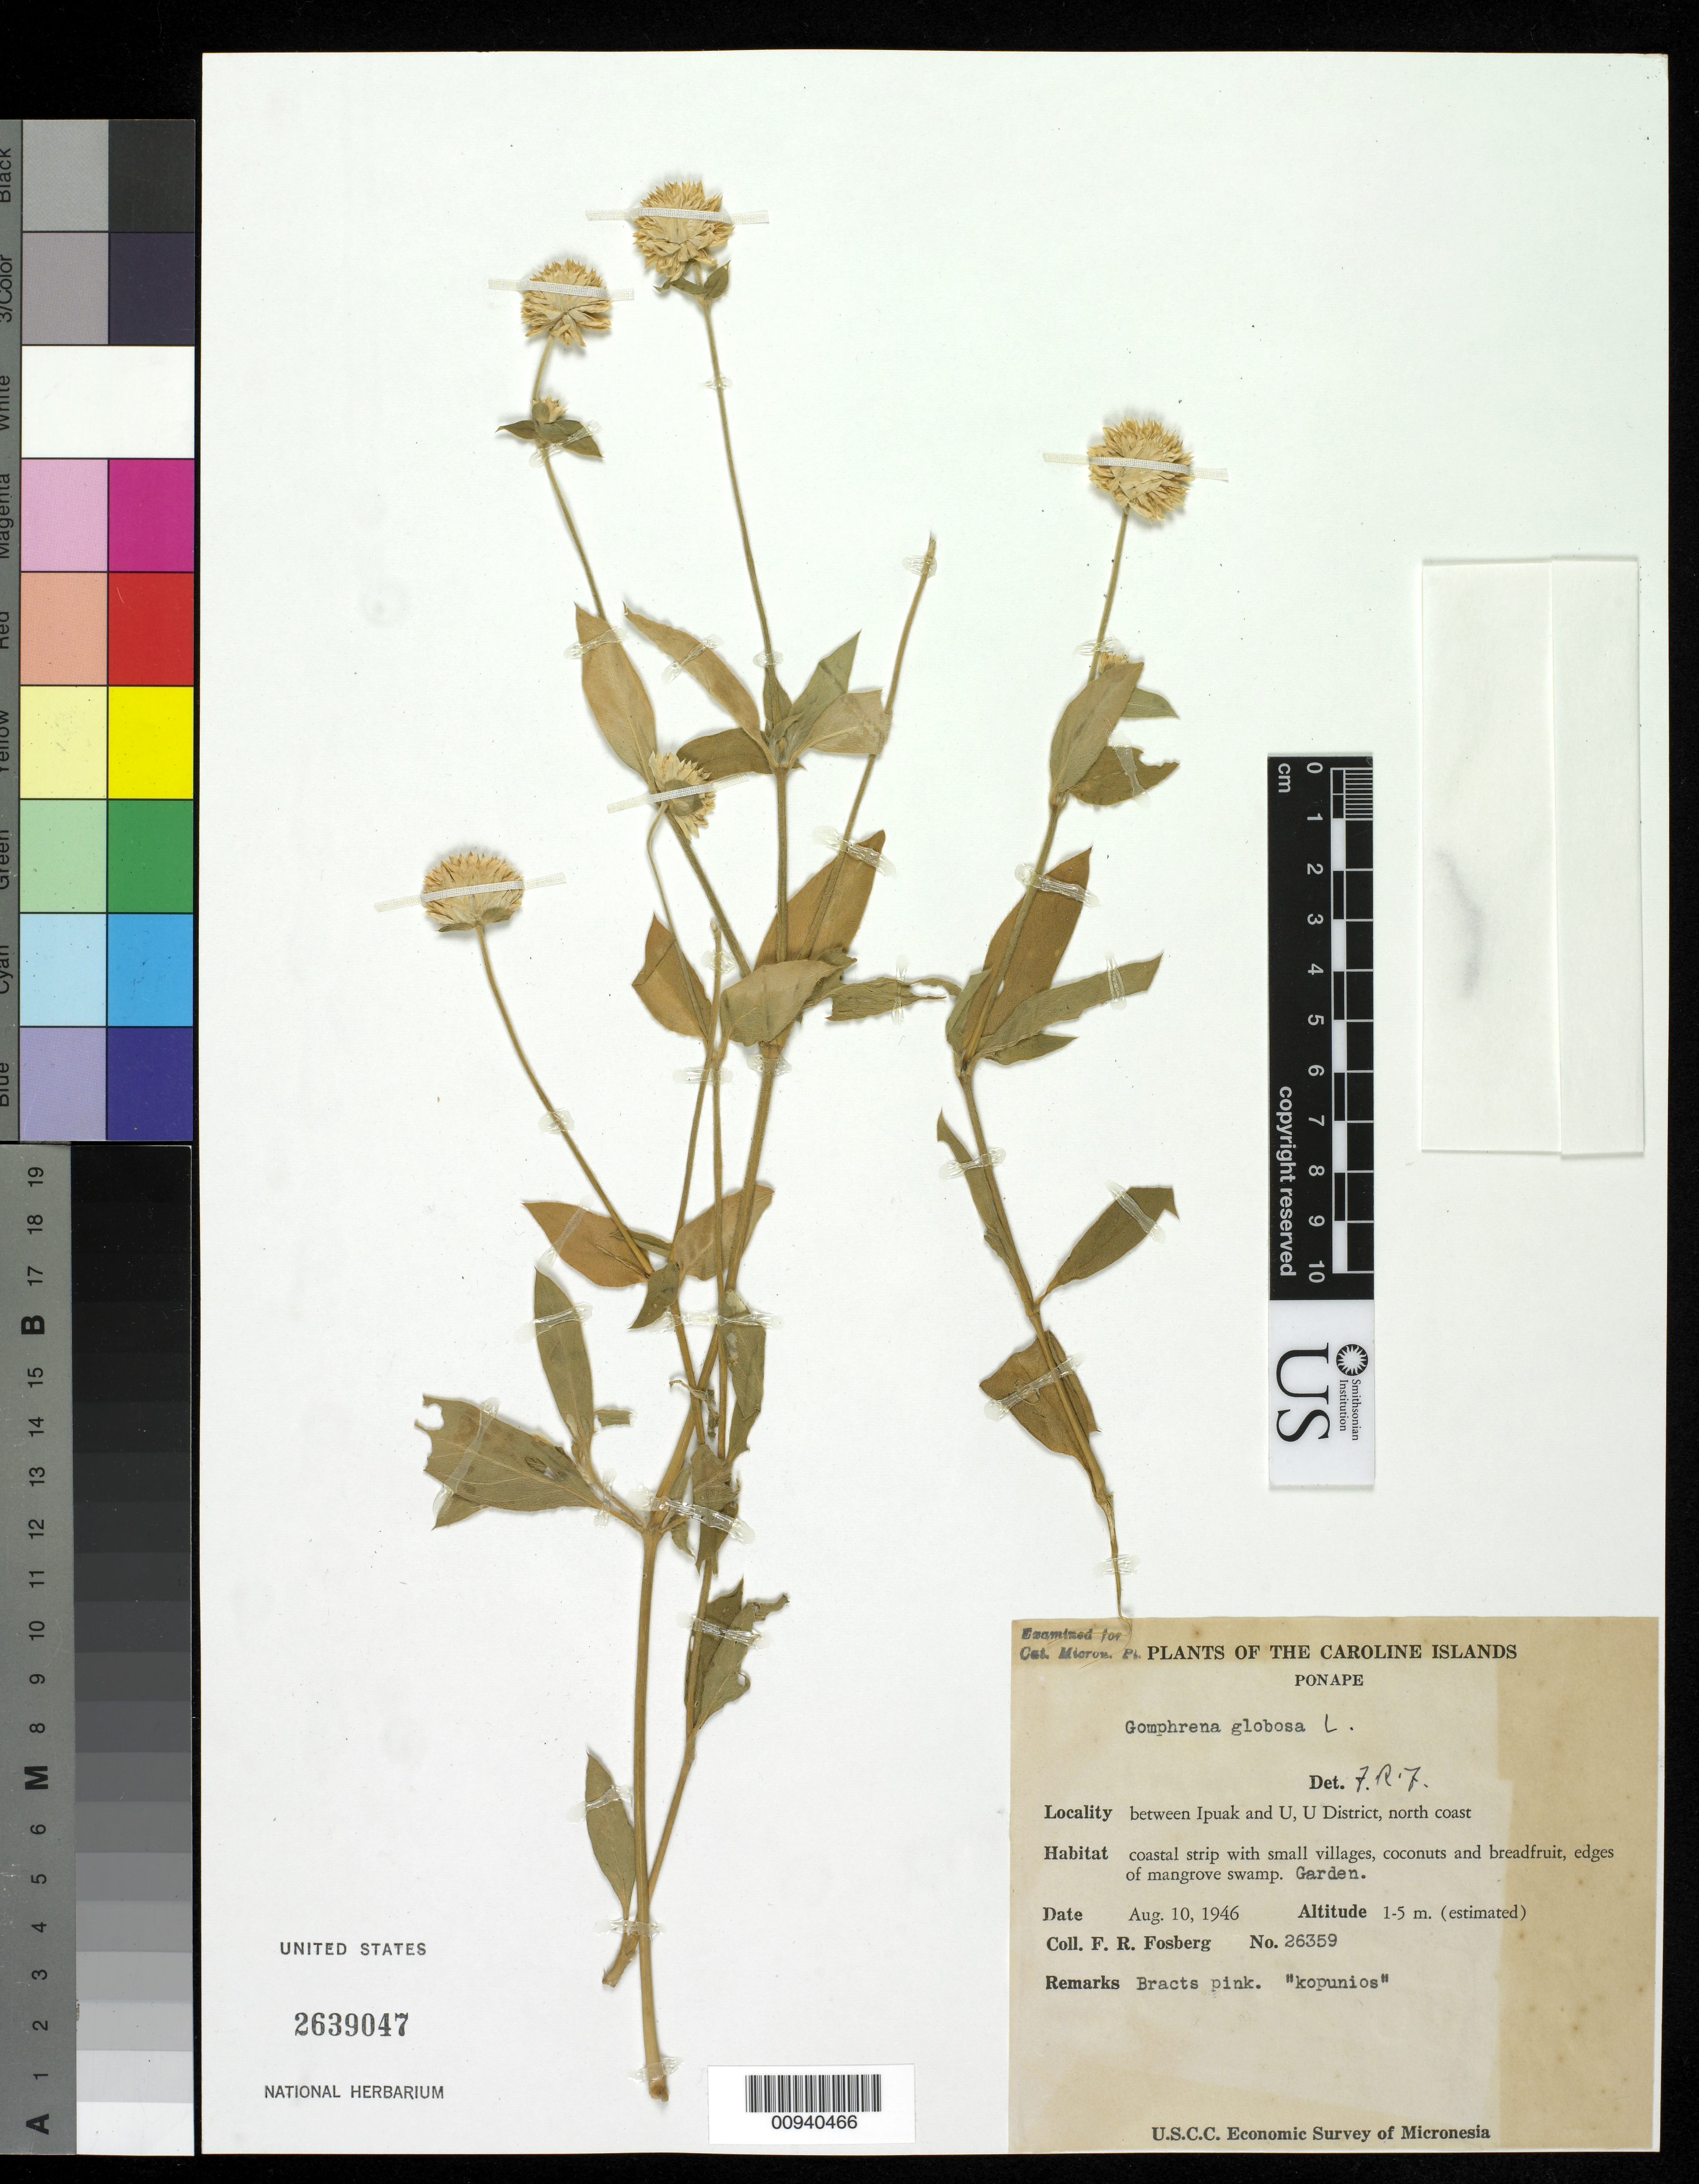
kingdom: Plantae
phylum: Tracheophyta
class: Magnoliopsida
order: Caryophyllales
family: Amaranthaceae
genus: Gomphrena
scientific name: Gomphrena globosa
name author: L.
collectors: F. R. Fosberg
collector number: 26359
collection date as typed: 10 Aug 1946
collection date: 1946-08-10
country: Micronesia, Federated States of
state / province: Pohnpei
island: Pohnpei [Ponape]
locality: Between Ipuak and U, U District, north coast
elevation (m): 1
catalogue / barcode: US 2639047